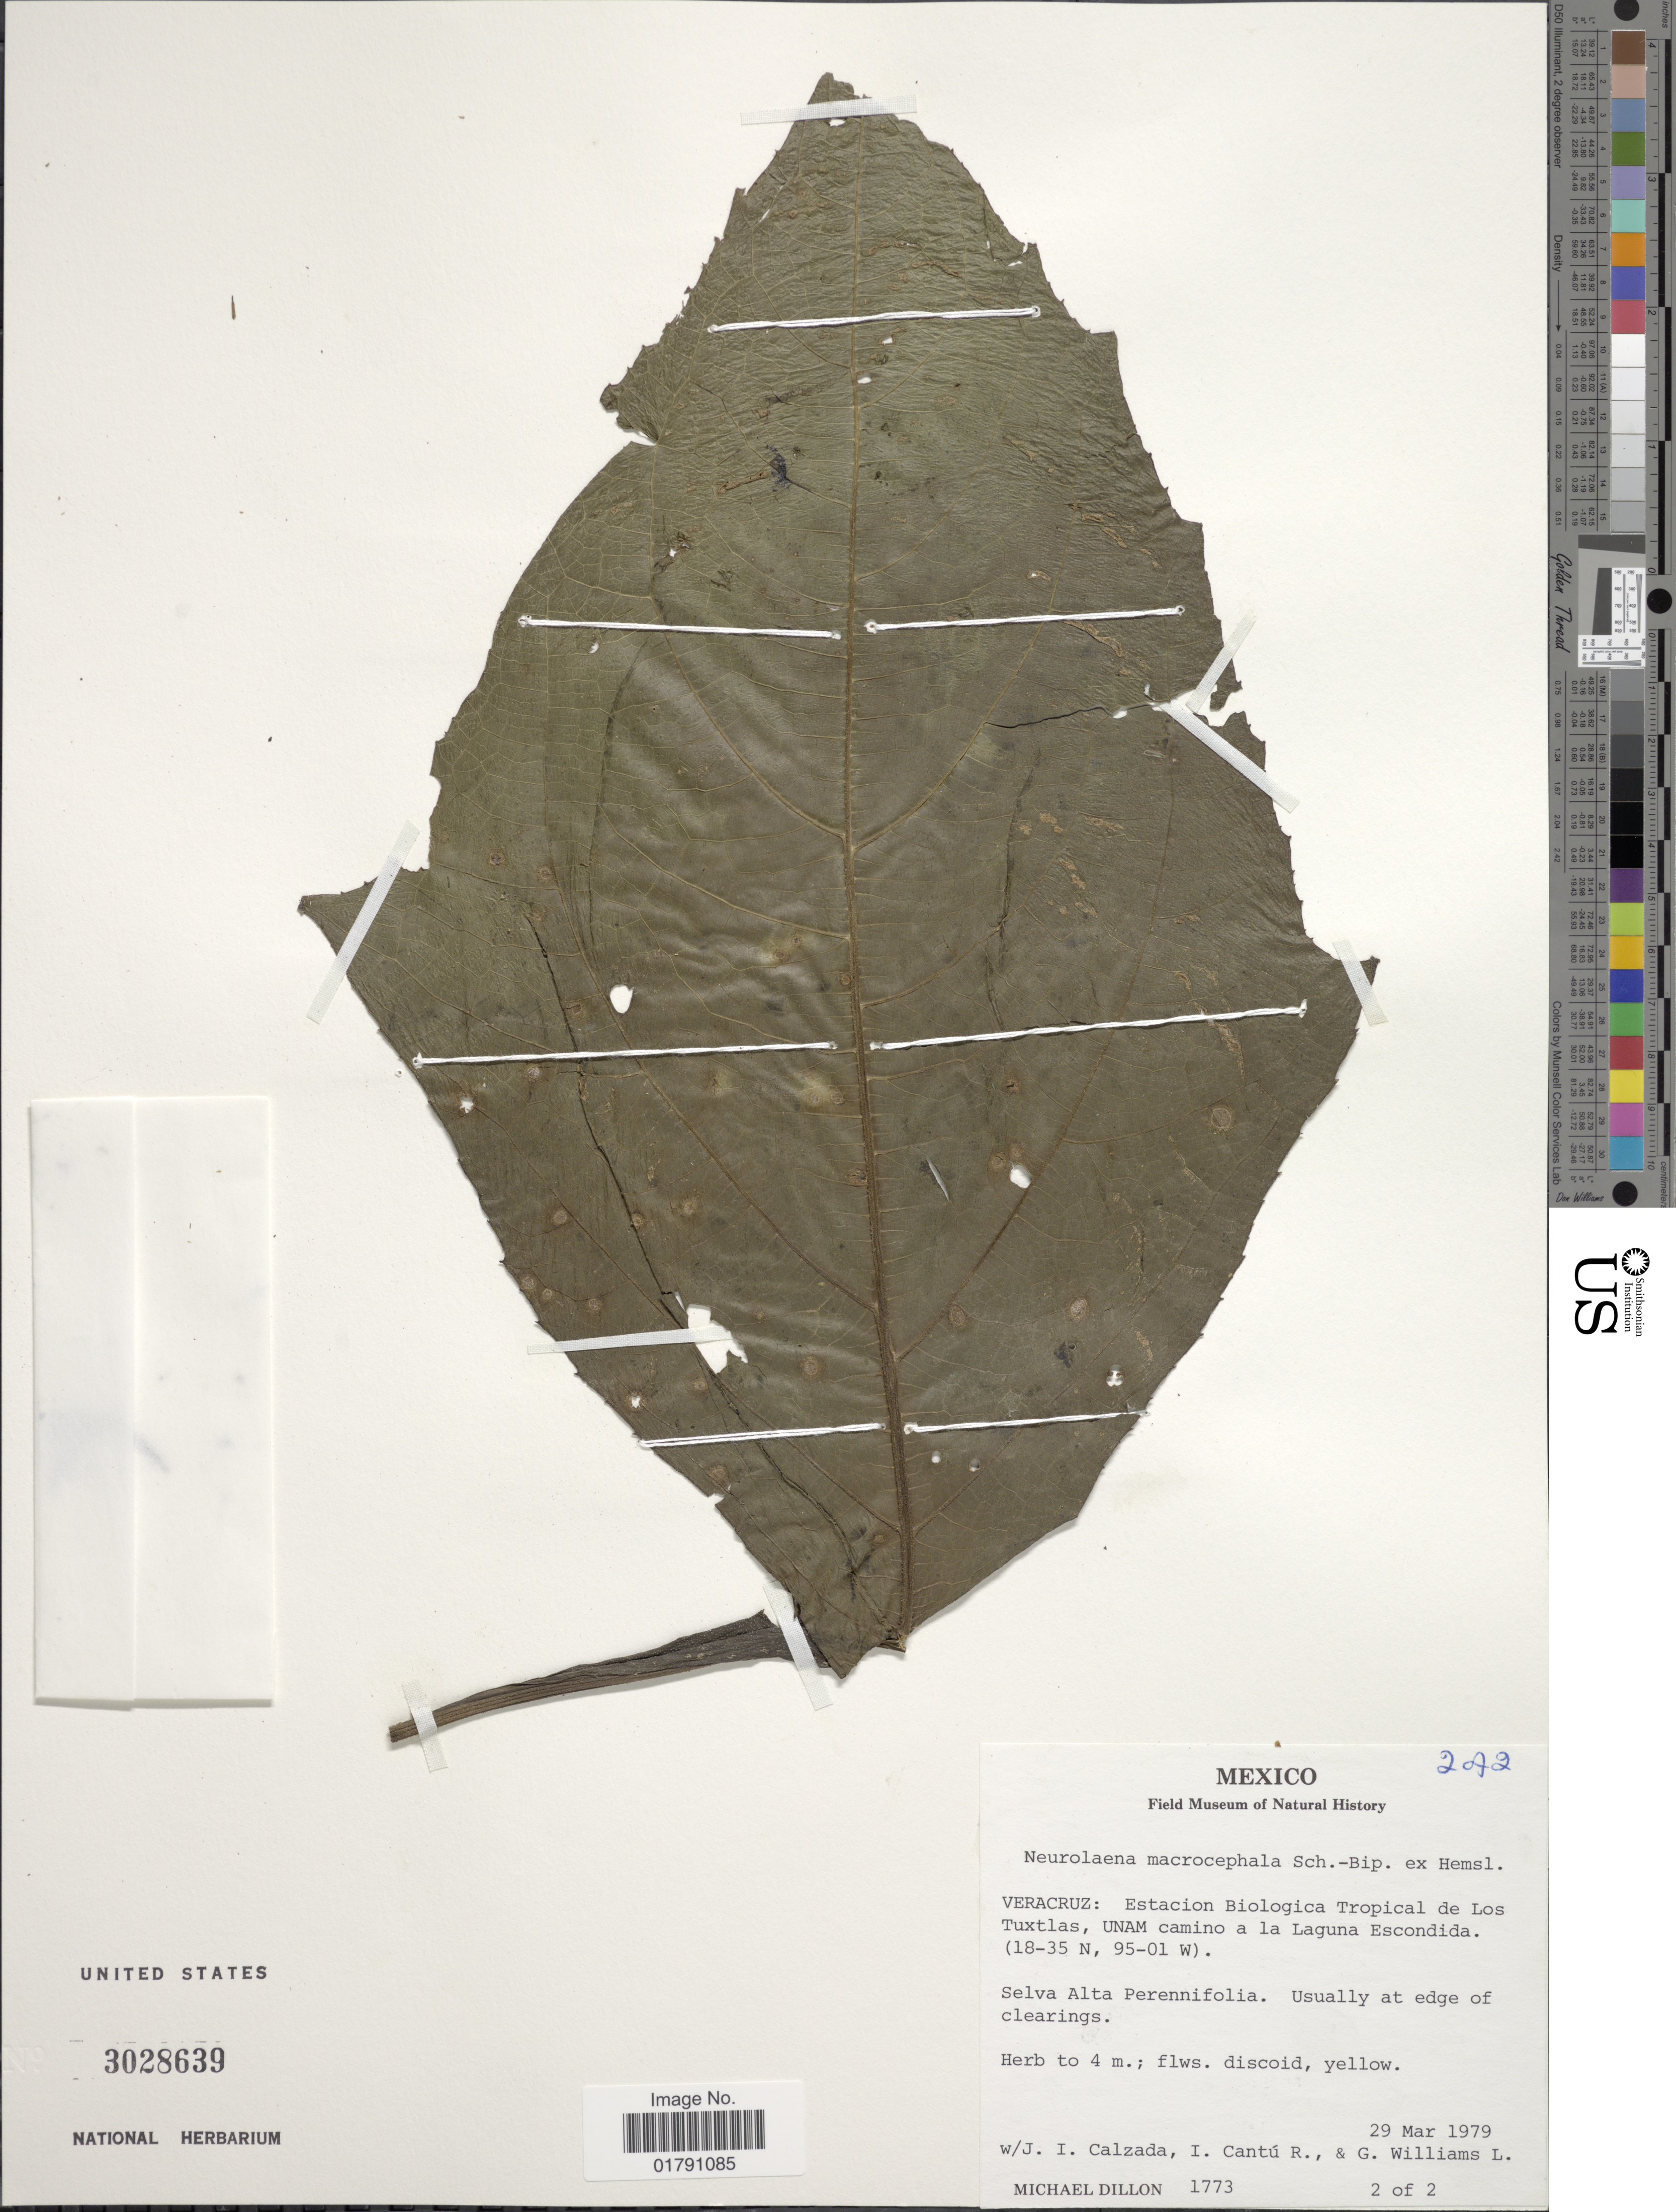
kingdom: Plantae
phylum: Tracheophyta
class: Magnoliopsida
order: Asterales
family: Asteraceae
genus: Neurolaena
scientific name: Neurolaena macrocephala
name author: Sch. Bip. ex Hemsl.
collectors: M. O. Dillon, J. I. Calzada, I. Cantu R. & G. H. Williams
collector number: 1773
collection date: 1979-03-29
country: Mexico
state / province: Veracruz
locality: Veracruz, Estacion Biologica Tropical de Los Tuxtlas, UNAM camino a la Laguna Escondida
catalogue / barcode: US 3028639